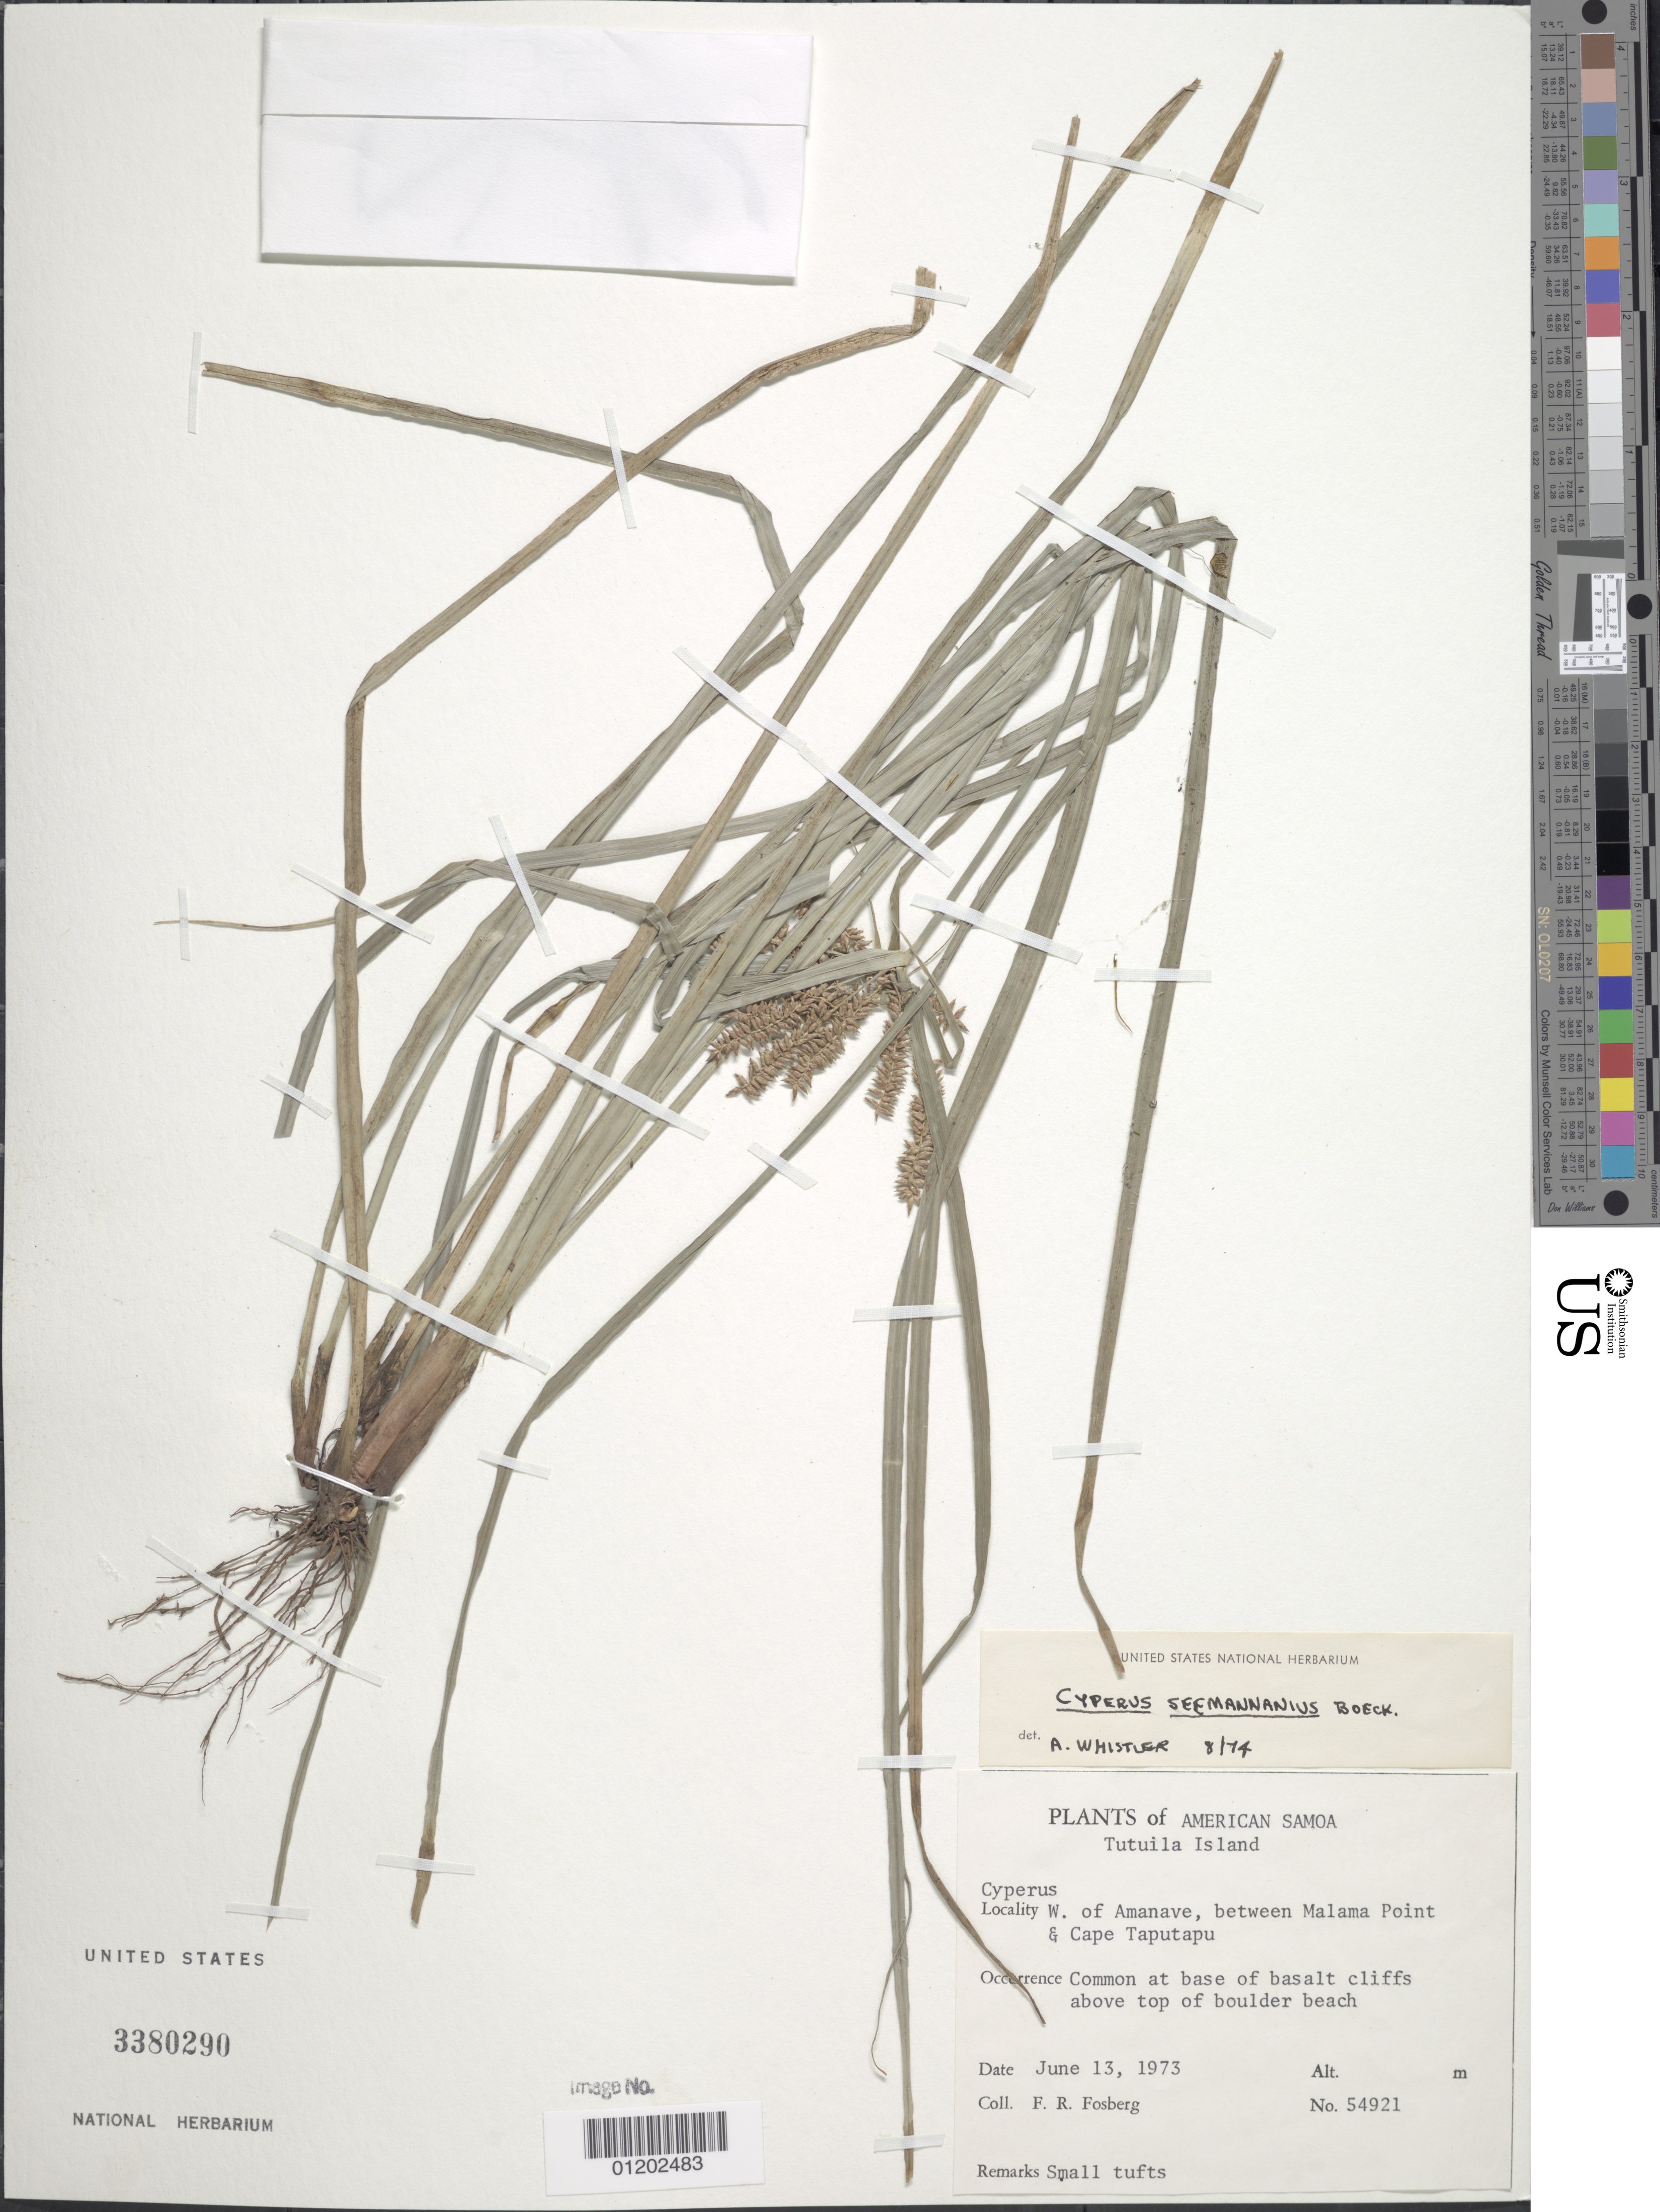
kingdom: Plantae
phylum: Tracheophyta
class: Liliopsida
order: Poales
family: Cyperaceae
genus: Cyperus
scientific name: Cyperus seemannianus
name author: Boeckeler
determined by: Whistler, W. A.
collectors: F. R. Fosberg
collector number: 54921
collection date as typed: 13 Jun 1973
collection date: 1973-06-13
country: American Samoa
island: Tutua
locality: Tutuila i., W of amanave, between malama point & cape taputapu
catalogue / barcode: US 3380290